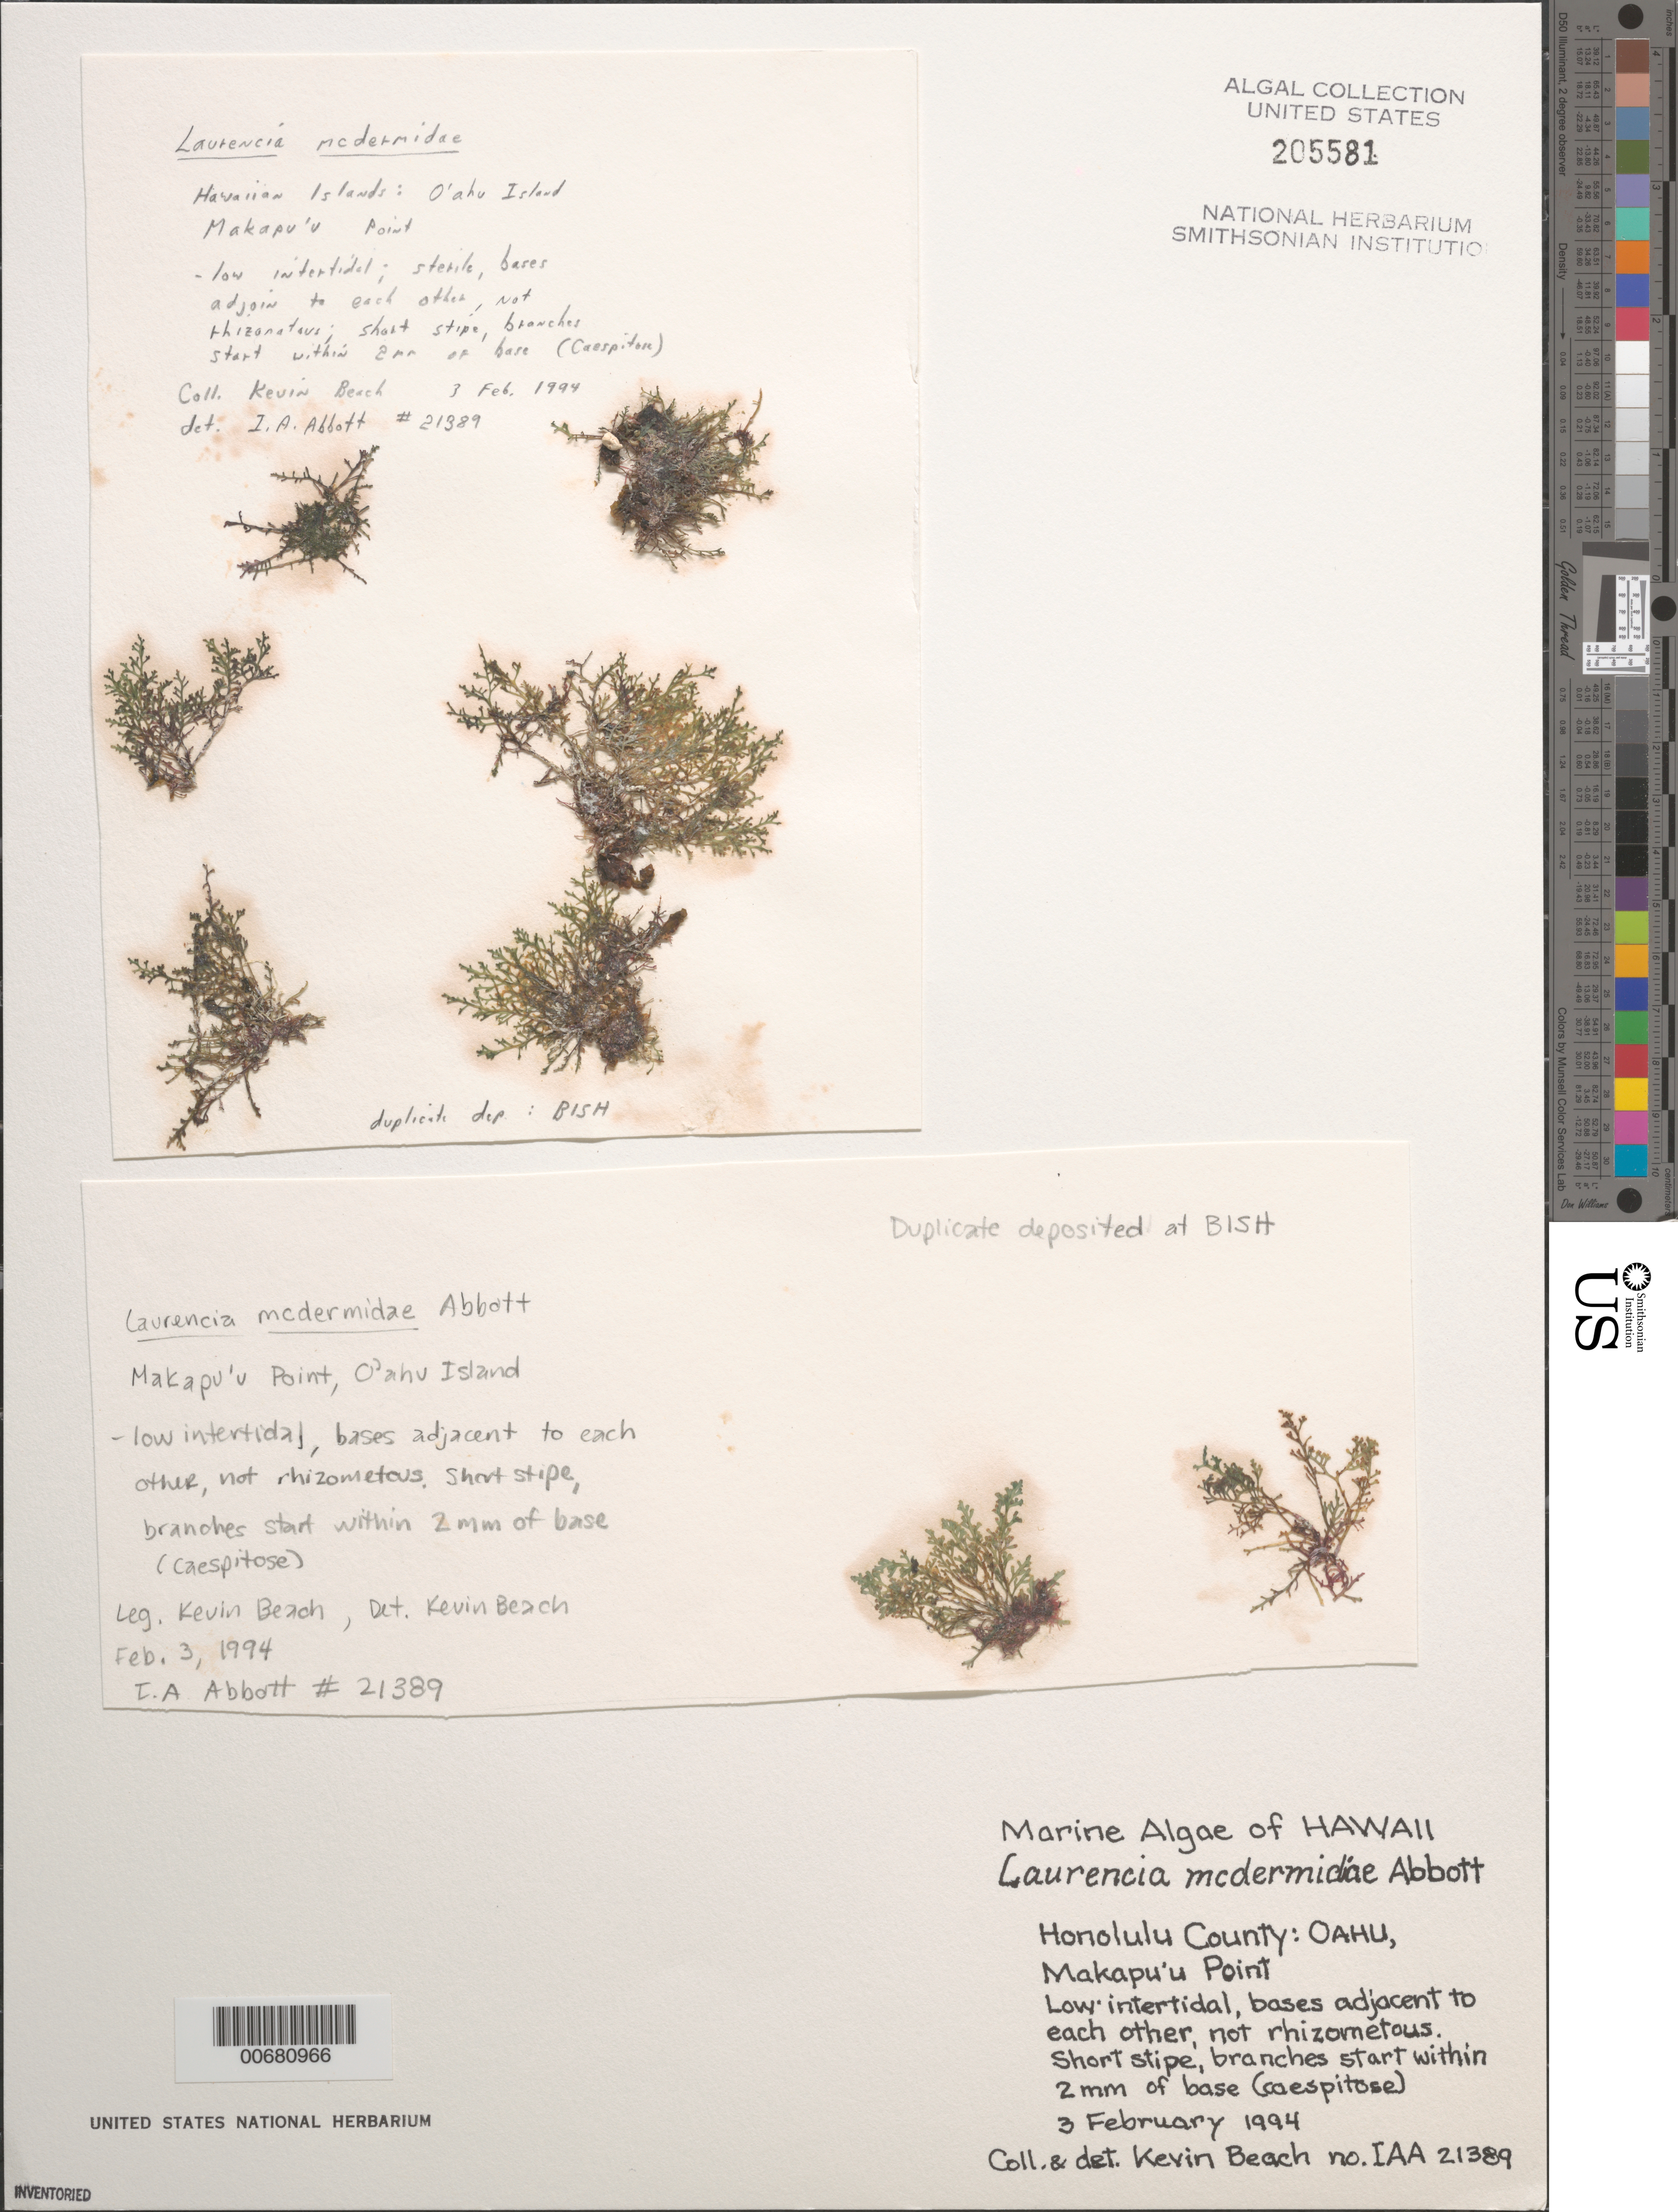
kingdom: Plantae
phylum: Rhodophyta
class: Florideophyceae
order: Ceramiales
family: Rhodomelaceae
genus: Laurencia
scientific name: Laurencia mcdermidiae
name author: I.A. Abbott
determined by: Beach, Kevin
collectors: K. Beach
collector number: IAA 21389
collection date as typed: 03 Feb 1994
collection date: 1994-02-03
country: United States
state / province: Hawaii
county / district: Honolulu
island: Oahu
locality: Makapu'u Point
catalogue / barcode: US 205581